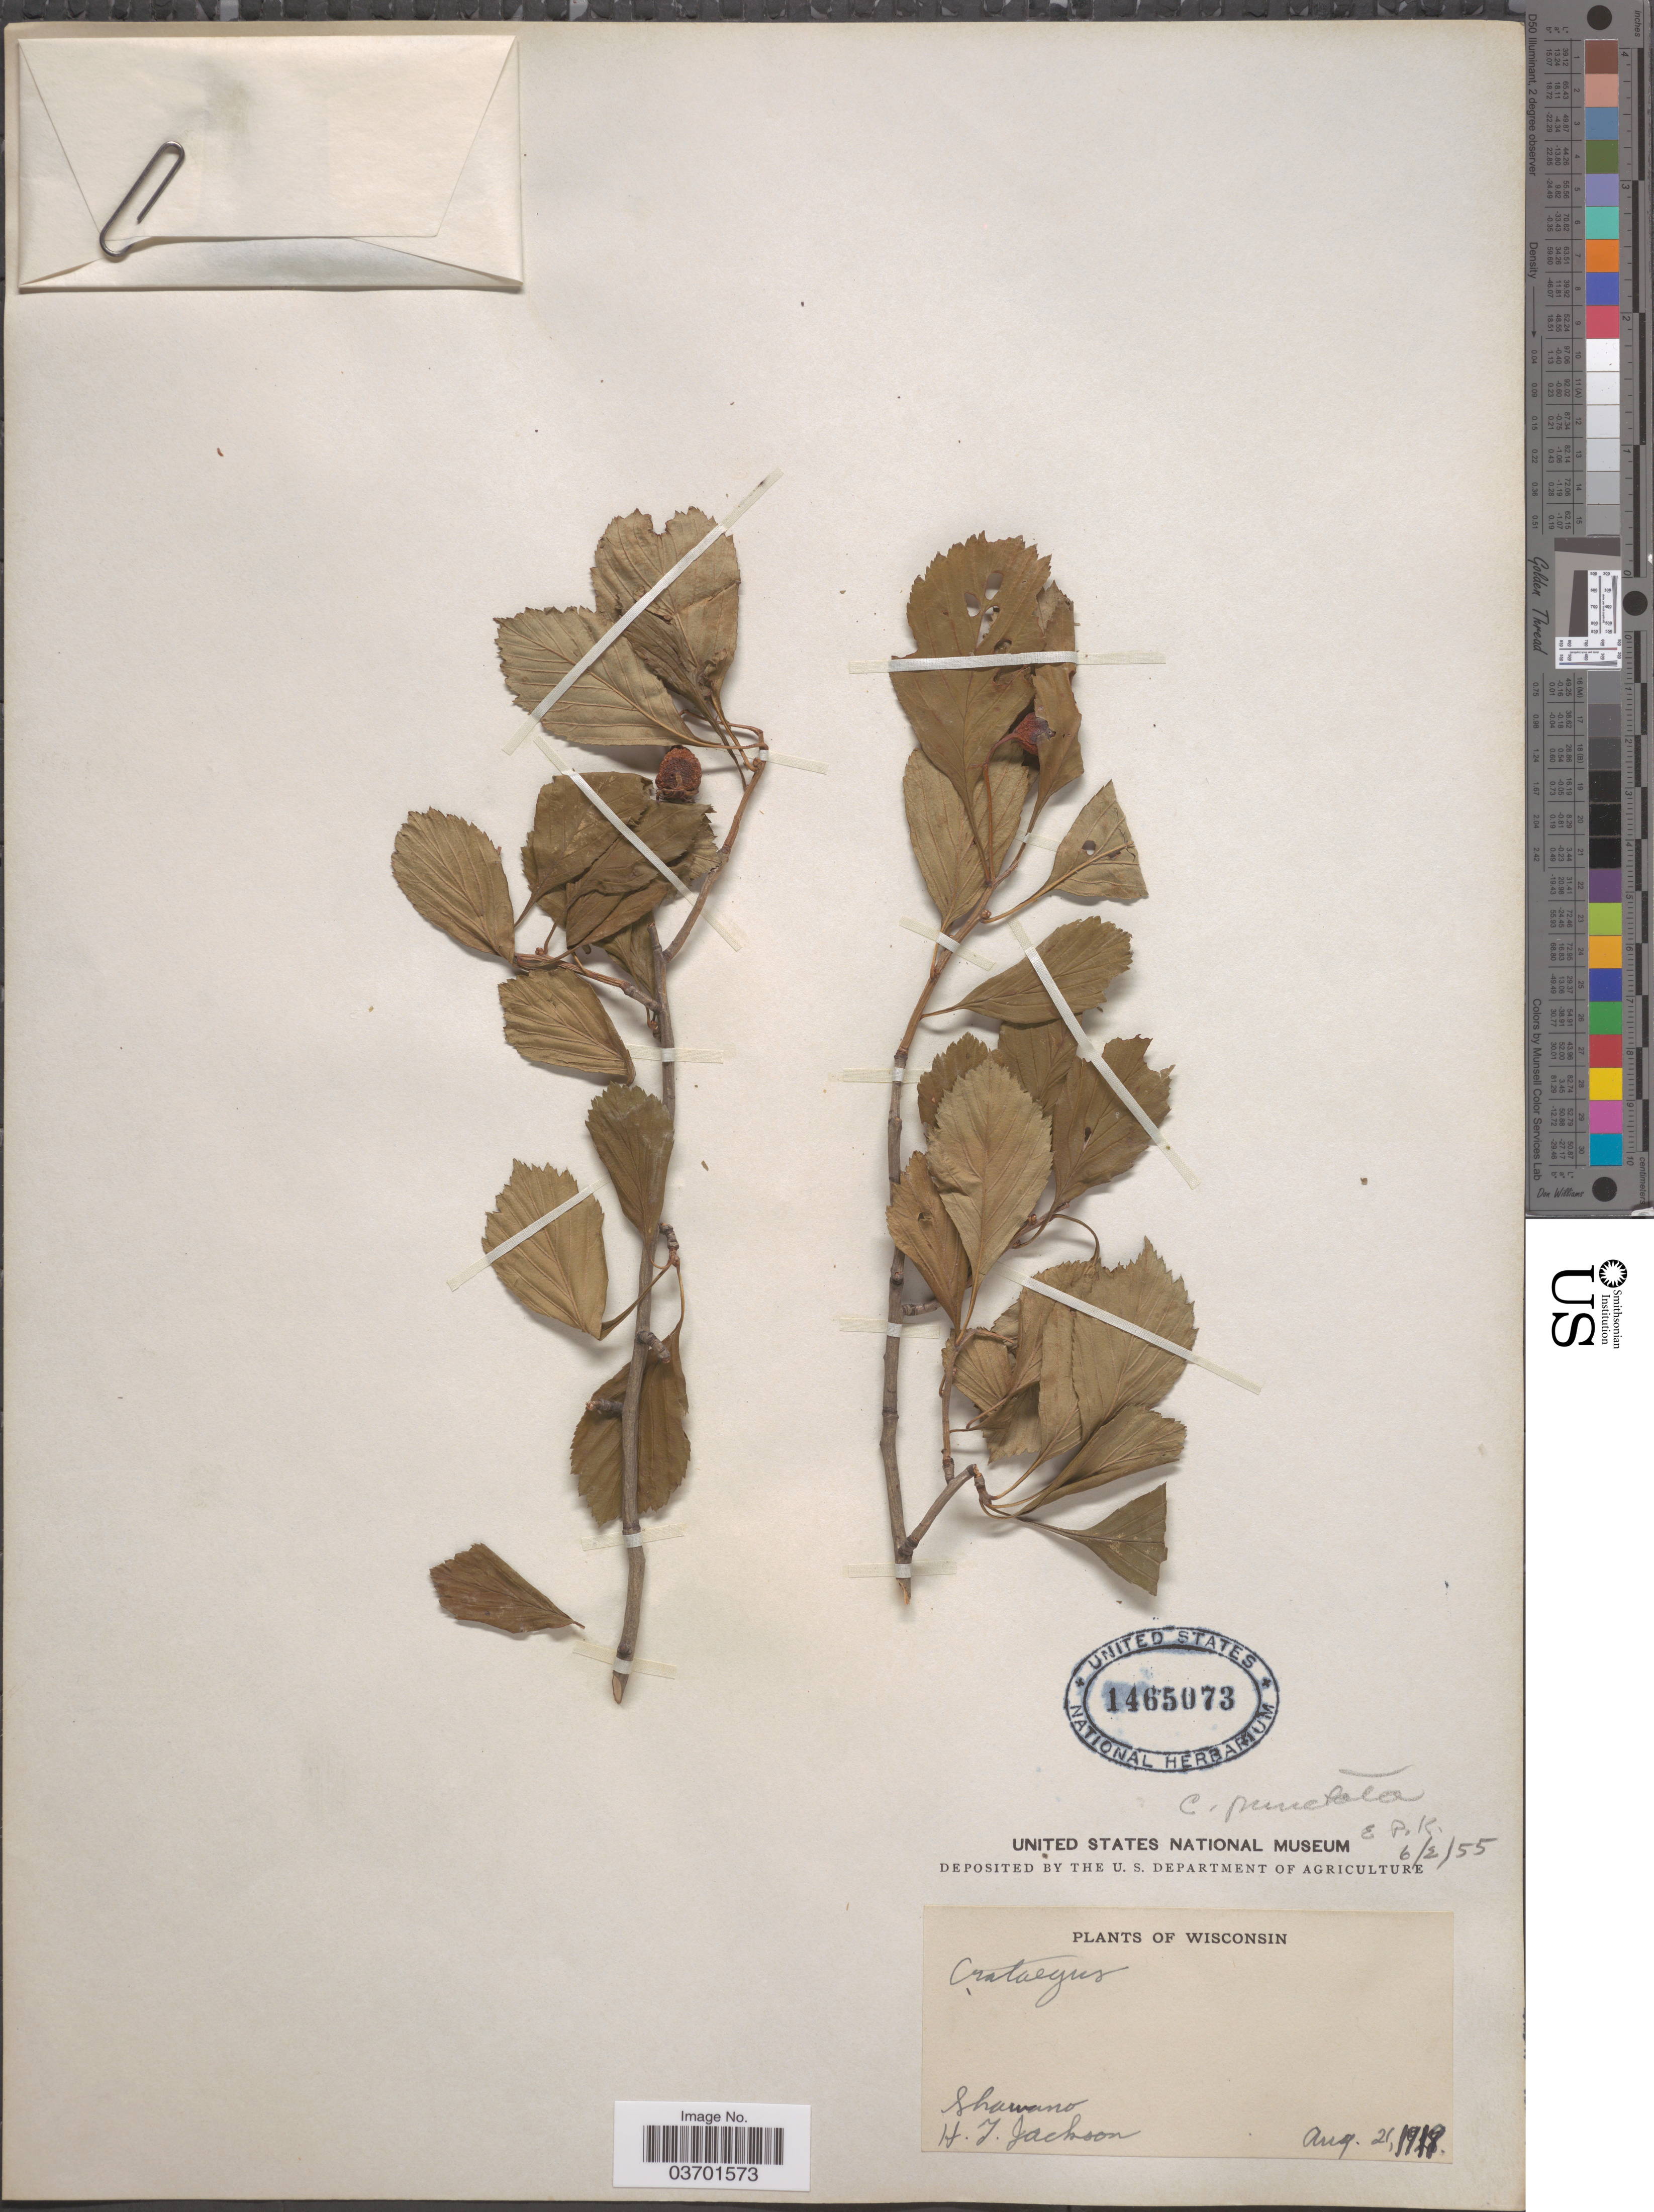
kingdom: Plantae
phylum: Tracheophyta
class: Magnoliopsida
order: Rosales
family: Rosaceae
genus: Crataegus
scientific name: Crataegus punctata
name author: Jacq.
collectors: H. Jackson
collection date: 1918-08-21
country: United States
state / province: Wisconsin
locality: Shawano.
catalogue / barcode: US 1465073